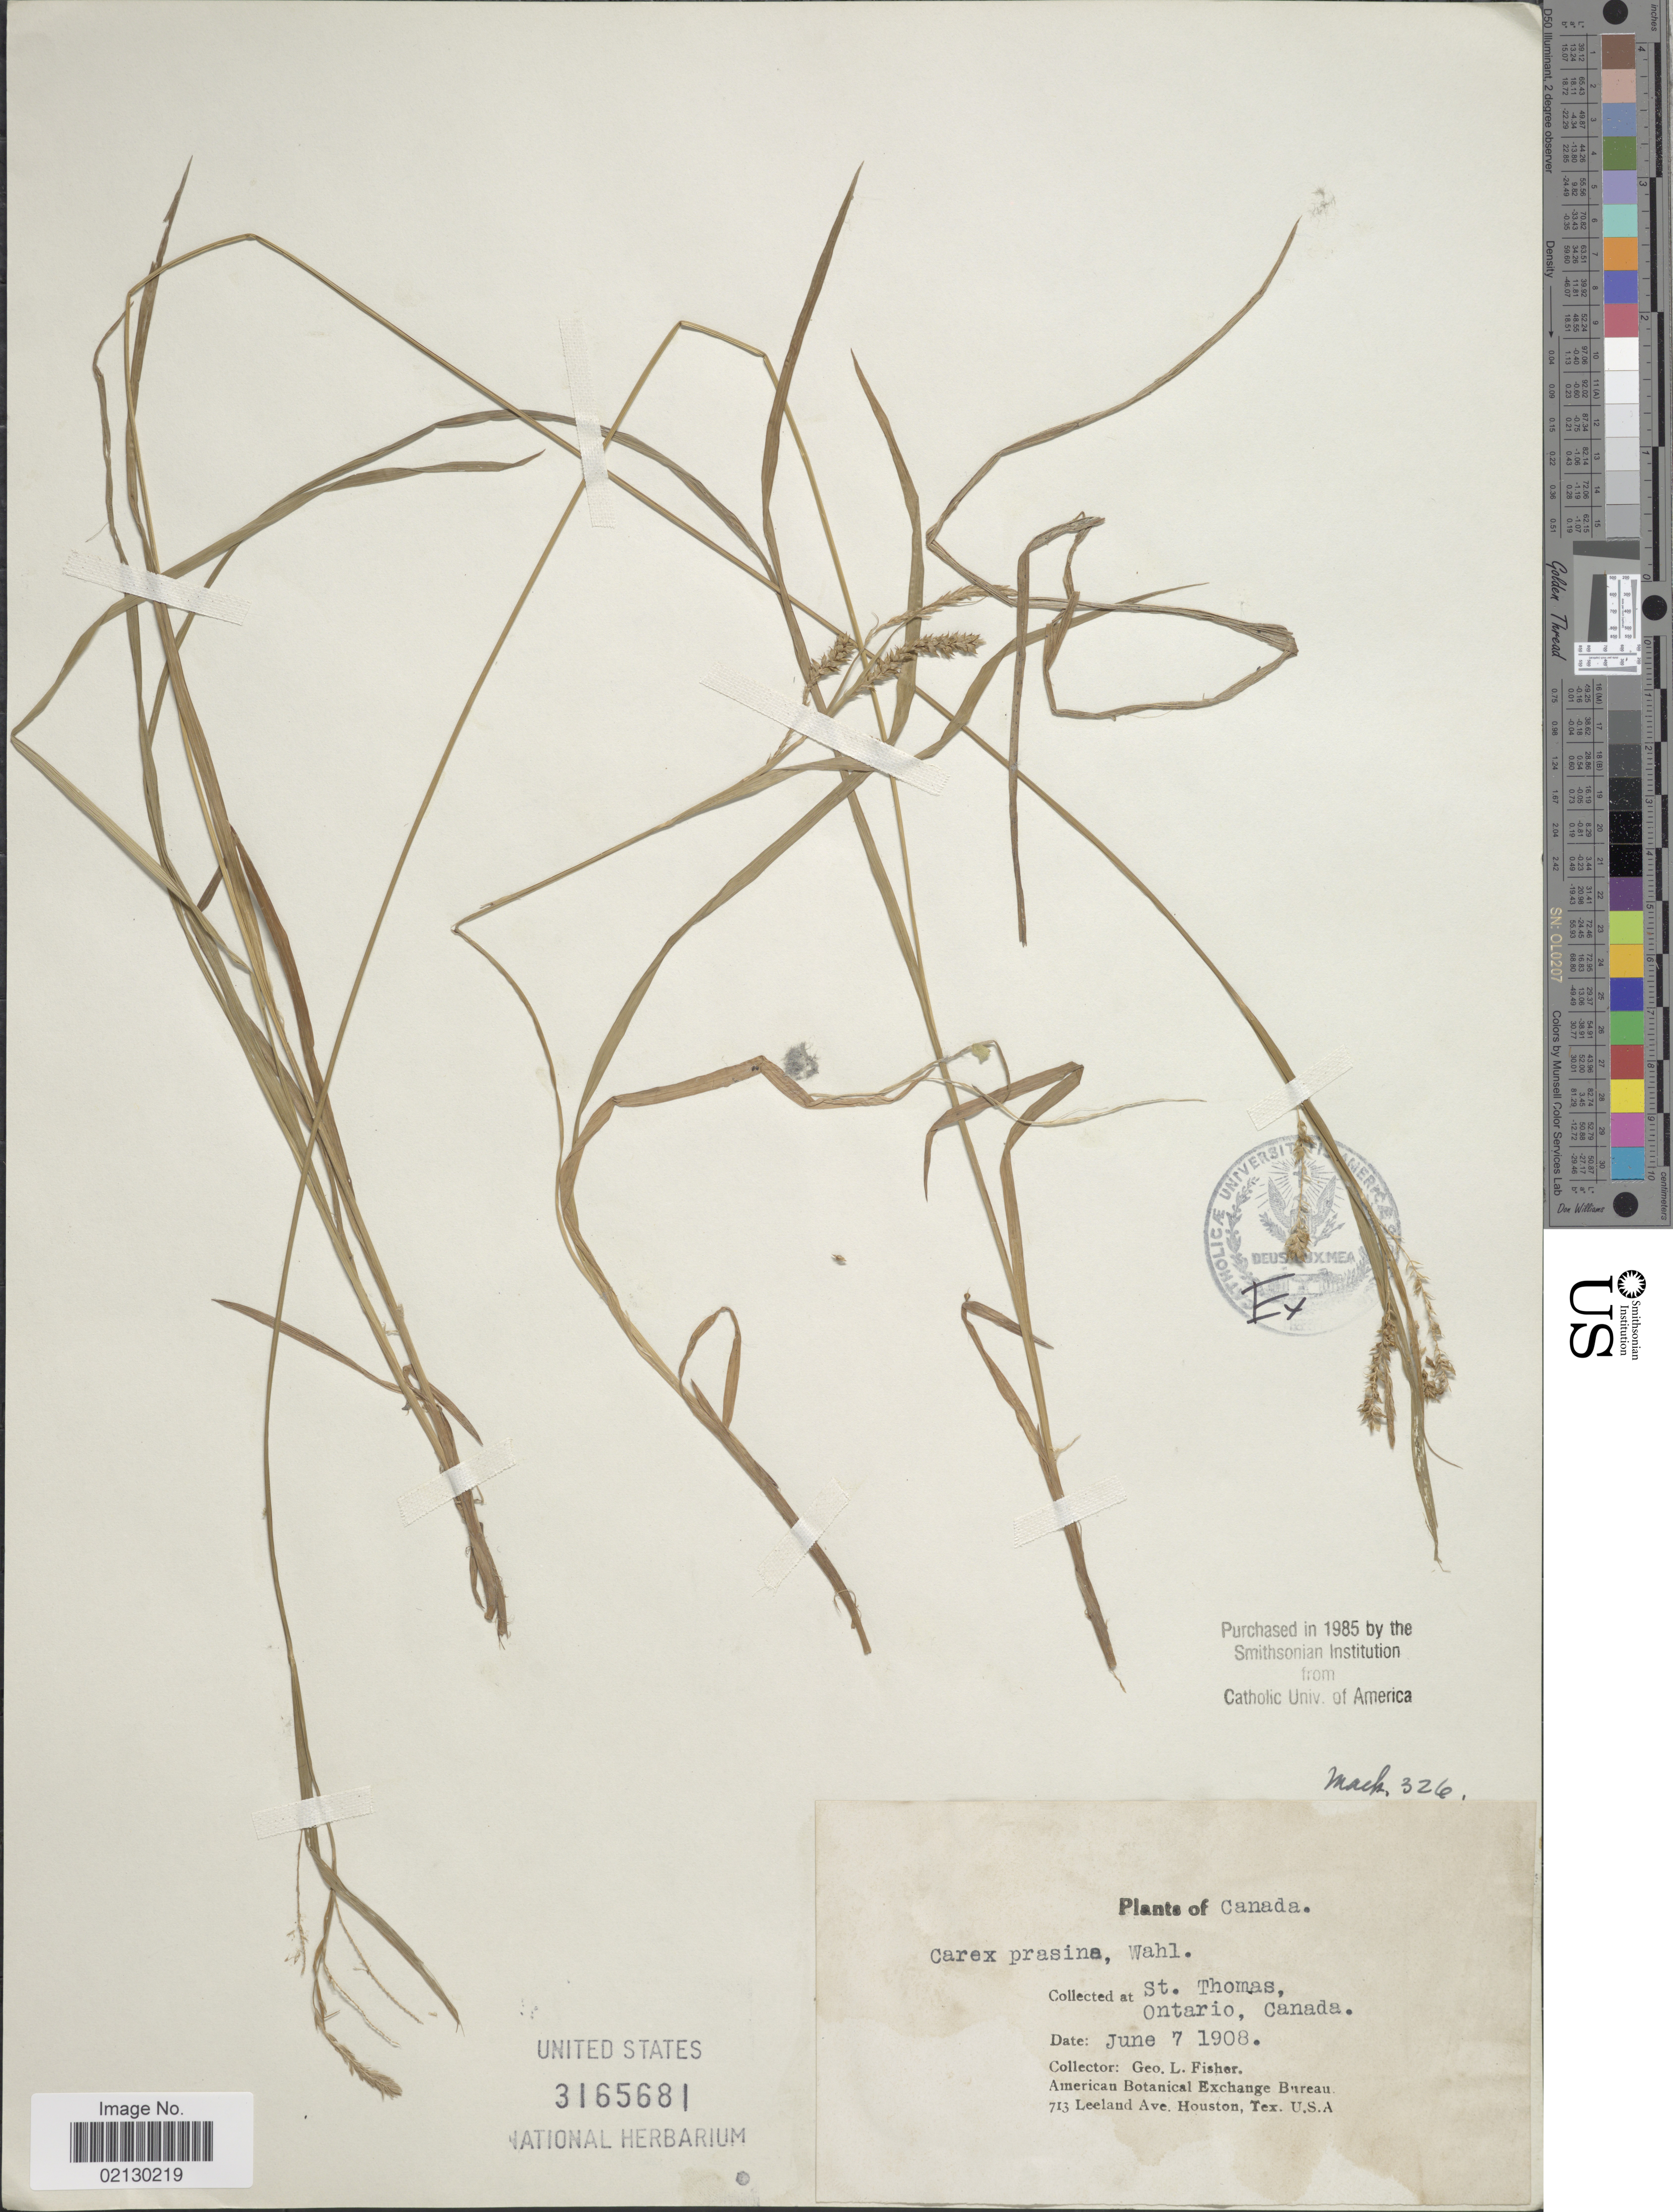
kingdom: Plantae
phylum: Tracheophyta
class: Liliopsida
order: Poales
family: Cyperaceae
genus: Carex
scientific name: Carex prasina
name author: Wahlenb.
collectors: G. L. Fisher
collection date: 1908-06-07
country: Canada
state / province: Ontario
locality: St. Thomas.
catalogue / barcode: US 3165681